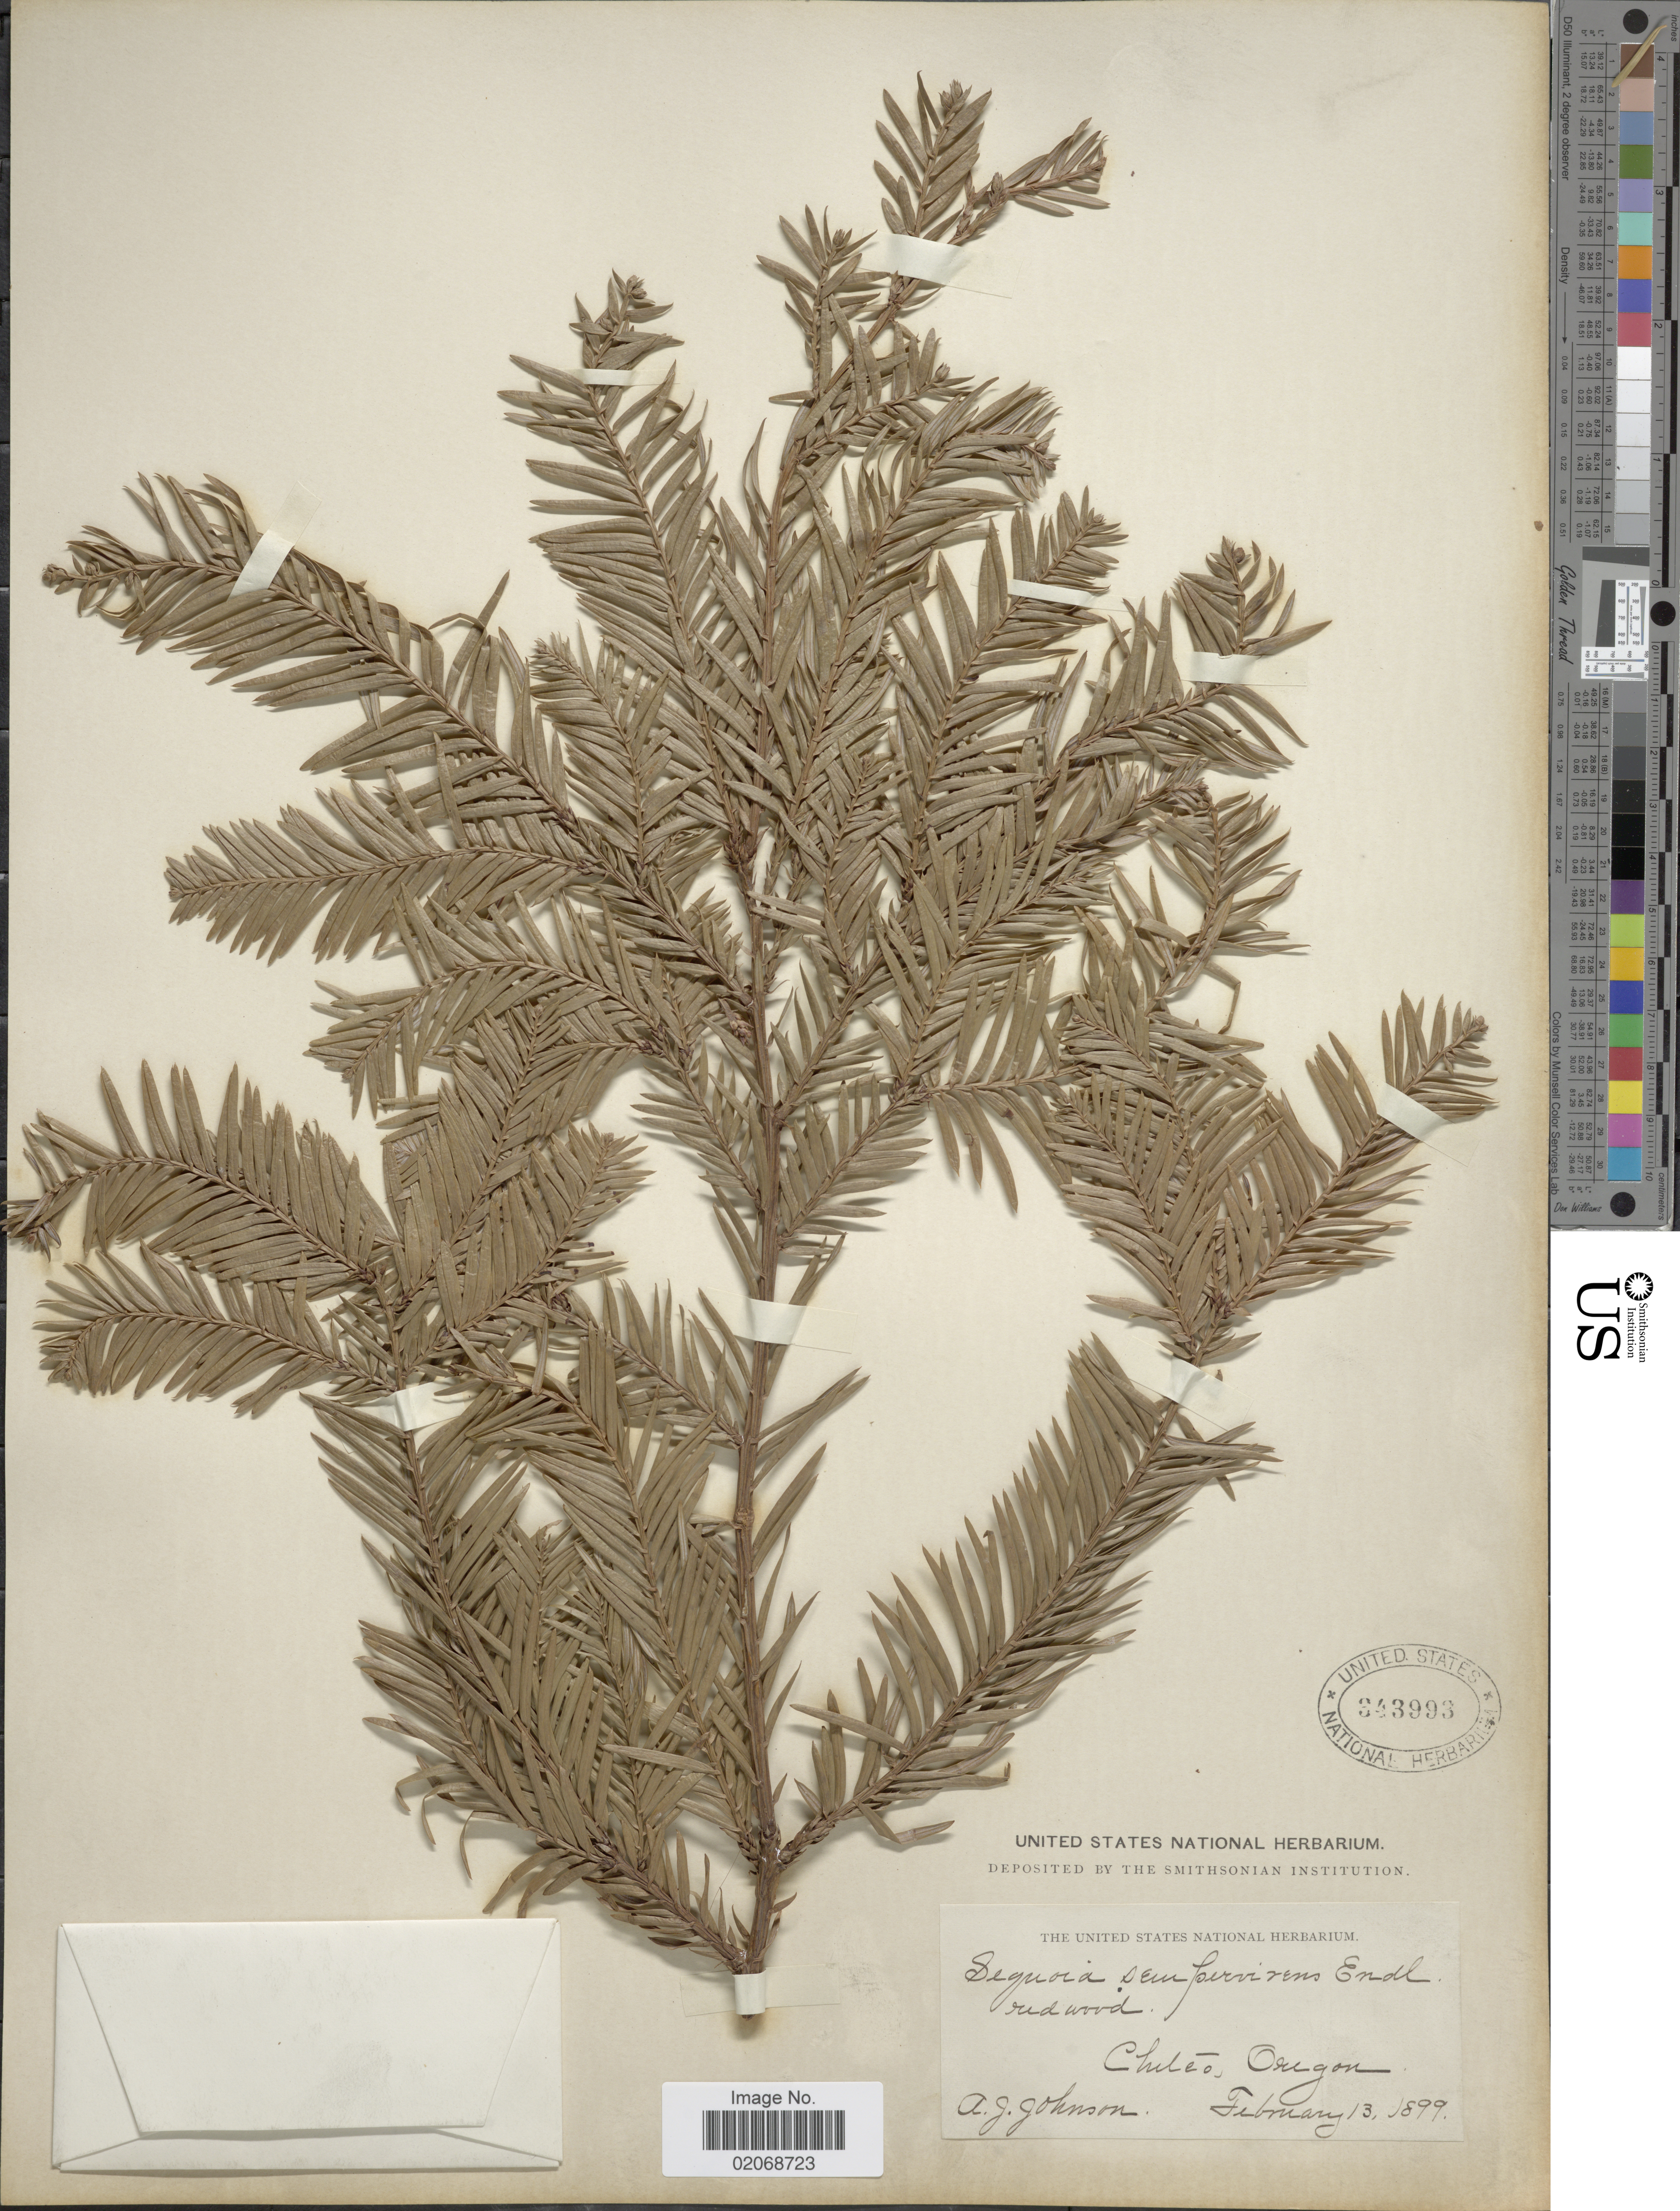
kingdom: Plantae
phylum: Tracheophyta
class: Pinopsida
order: Pinales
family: Cupressaceae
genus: Sequoia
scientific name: Sequoia sempervirens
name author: (D. Don) Endl.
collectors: A. Johnson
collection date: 1899-02-13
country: United States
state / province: Oregon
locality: Chilco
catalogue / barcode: US 343993